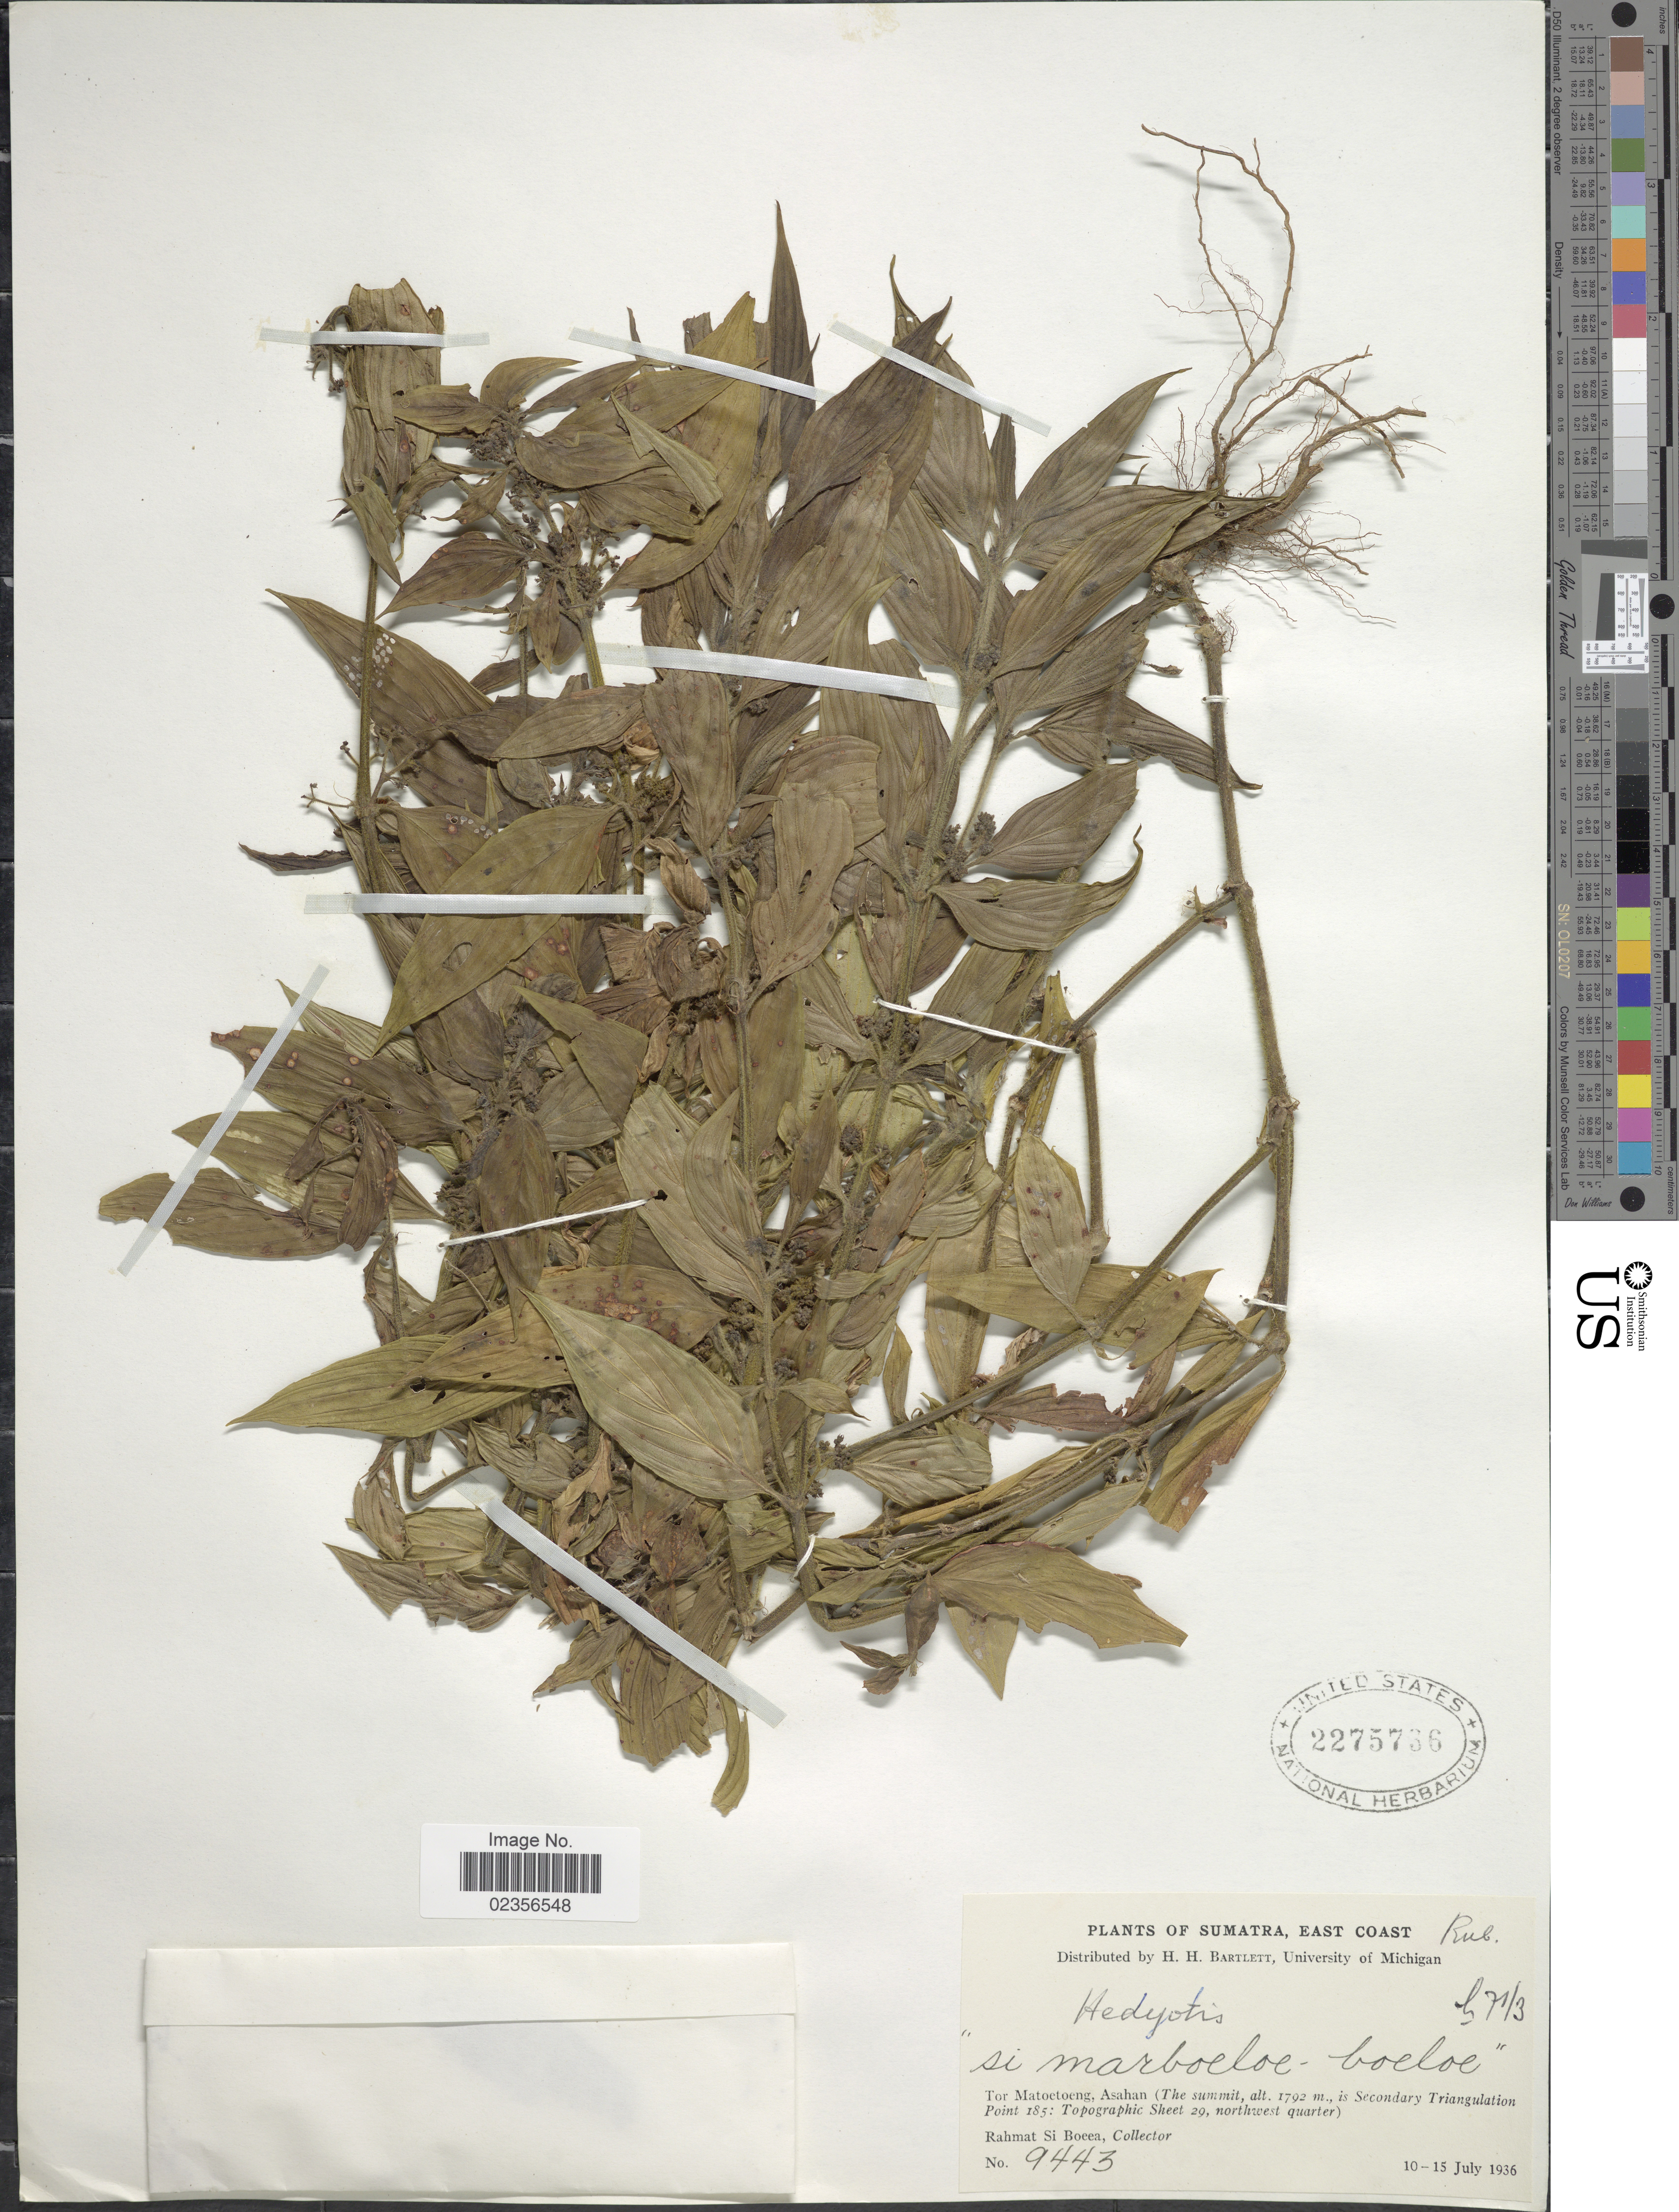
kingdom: Plantae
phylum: Tracheophyta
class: Magnoliopsida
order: Gentianales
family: Rubiaceae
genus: Hedyotis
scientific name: Hedyotis sp.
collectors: Rahmat Si Boeea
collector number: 9443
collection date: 1936-07-10/1936-07-15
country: Indonesia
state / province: Sumatra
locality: East Coast. Tor Matoetoeng, Asahan (The summit is Secondary Triangulation Point 185: Topographic Sheet 29, northwest quarter) "si marboeloe - boeloe"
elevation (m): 1792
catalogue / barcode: US 2275736